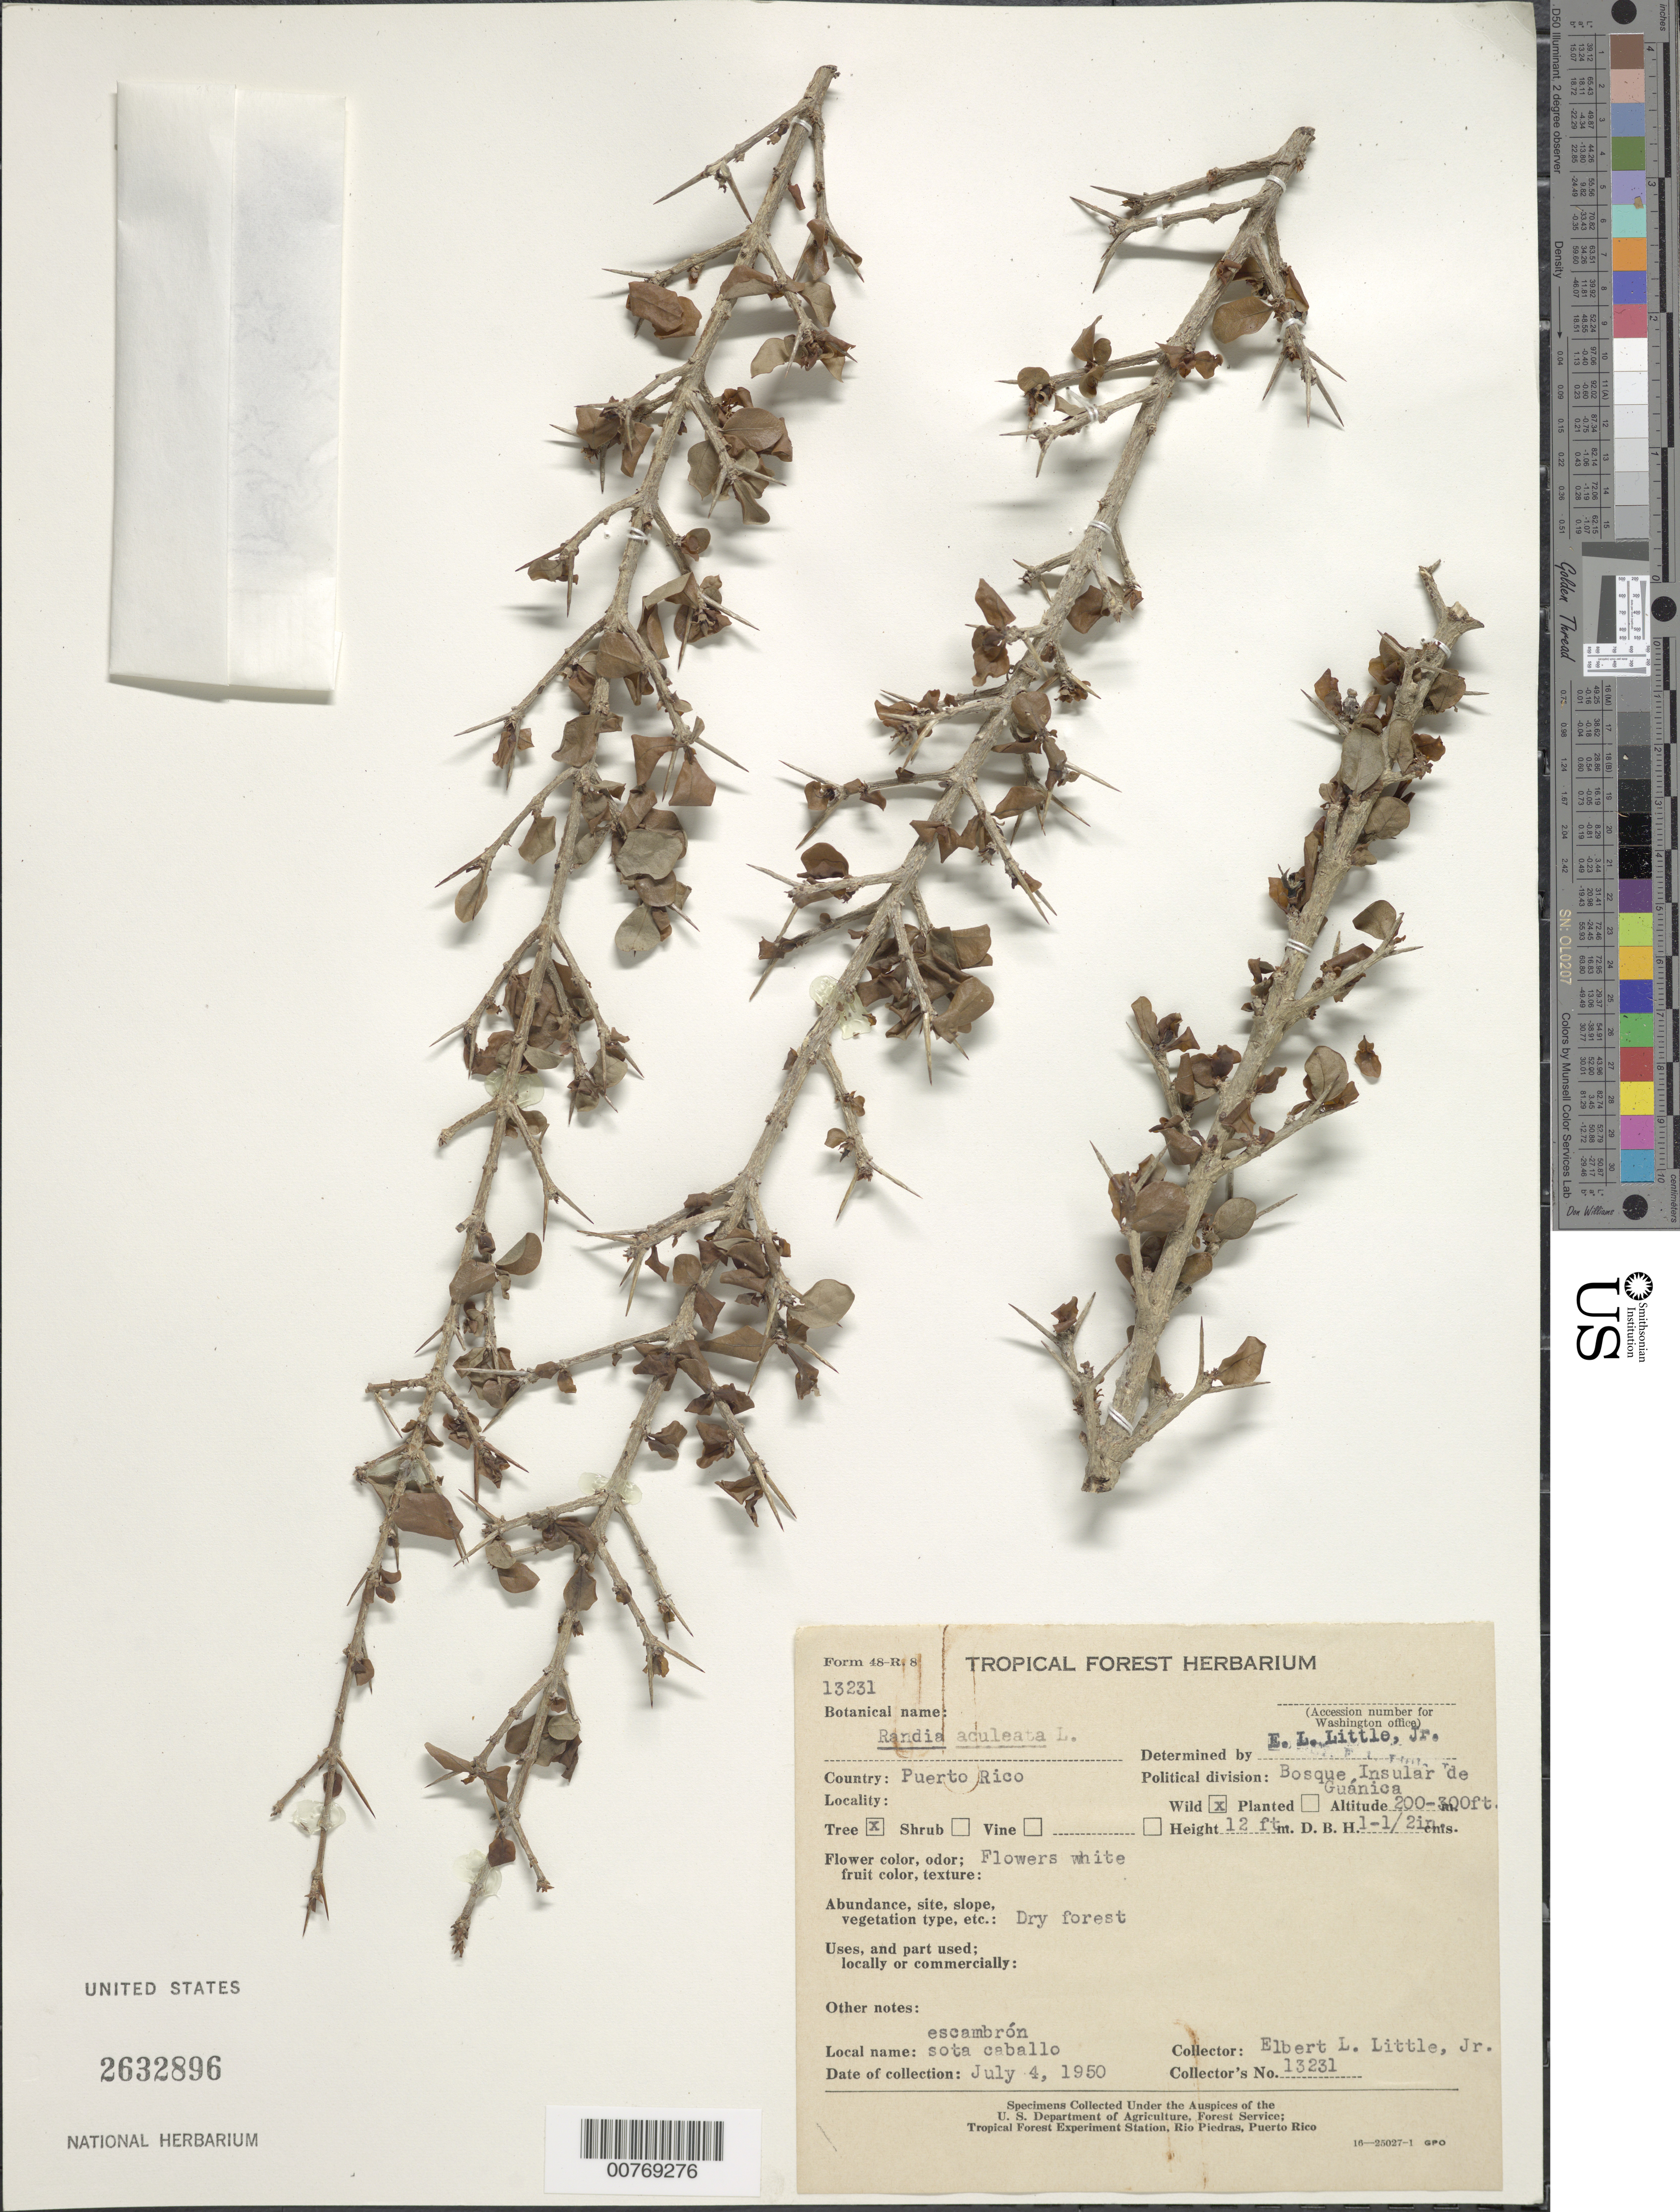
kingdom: Plantae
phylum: Tracheophyta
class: Magnoliopsida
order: Gentianales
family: Rubiaceae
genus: Randia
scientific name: Randia aculeata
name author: L.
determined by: Little, Elbert L., Jr., (FSSR), United States Department of Agriculture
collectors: E. L. Little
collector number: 13231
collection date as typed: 04 Jul 1950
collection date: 1950-07-04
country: Puerto Rico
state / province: Guánica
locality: Bosque Insular de Guánica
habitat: Dry forest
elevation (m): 61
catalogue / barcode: US 2632896